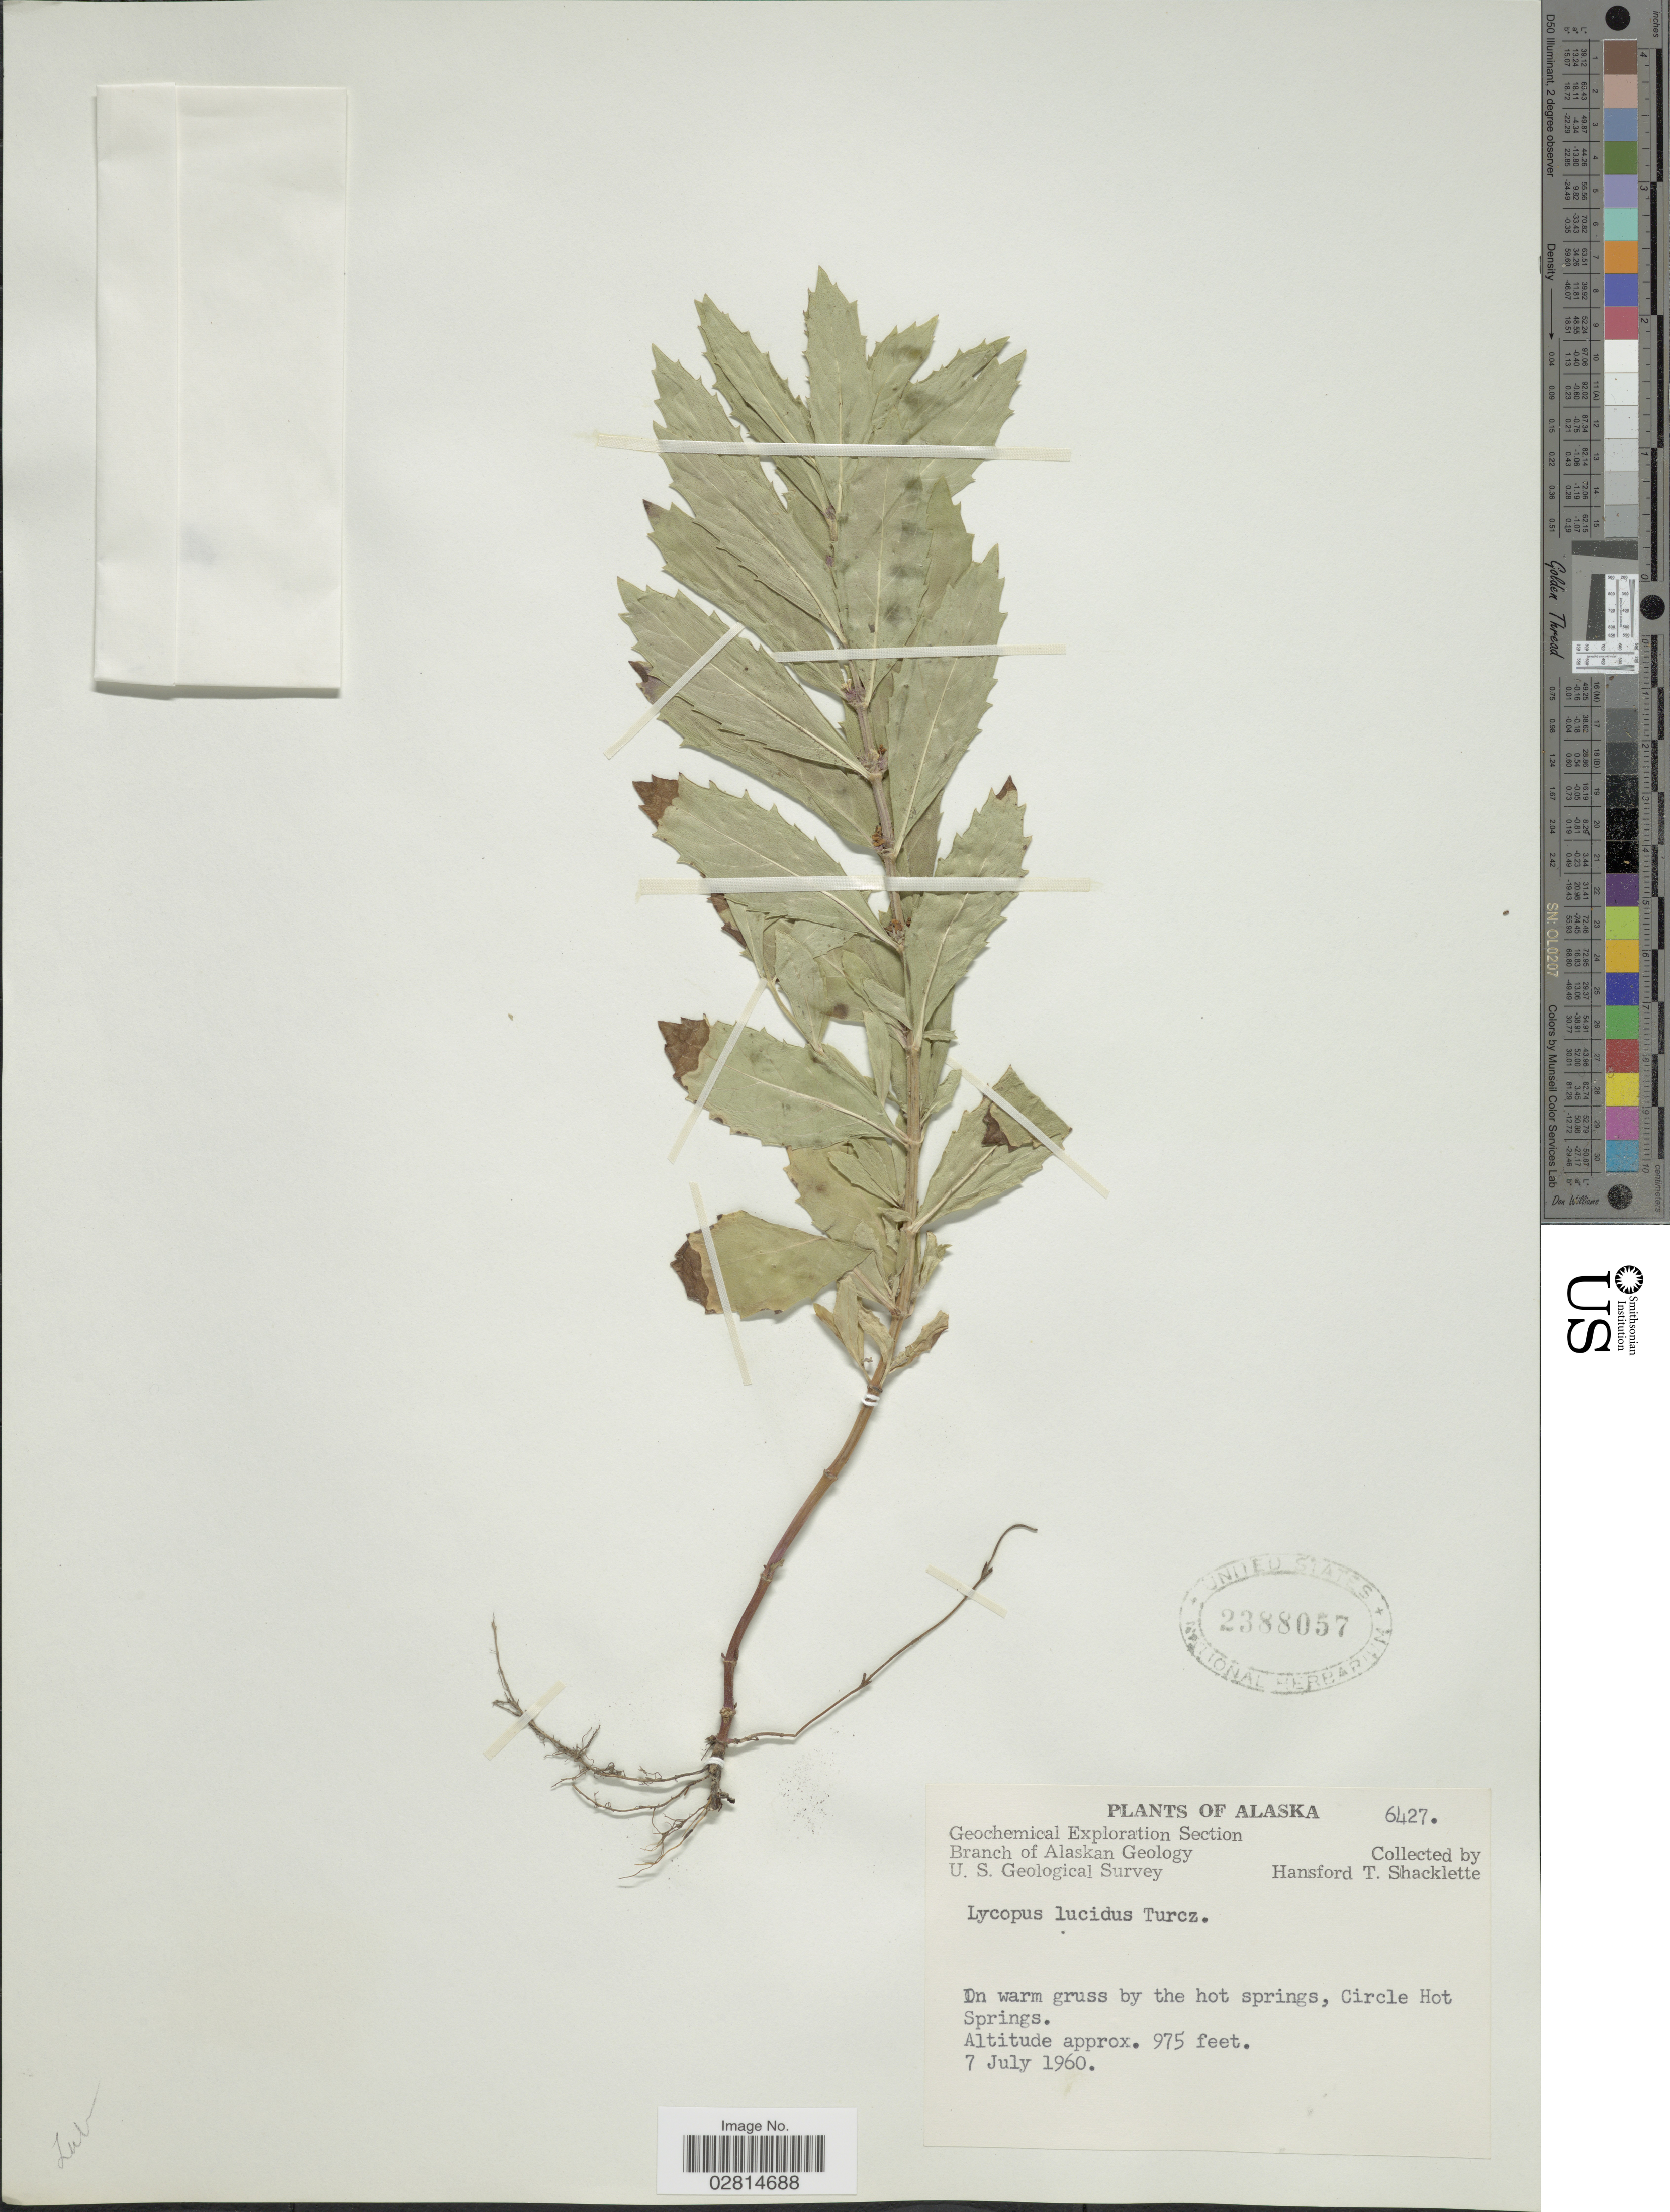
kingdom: Plantae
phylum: Tracheophyta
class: Magnoliopsida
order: Lamiales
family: Lamiaceae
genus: Lycopus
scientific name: Lycopus lucidus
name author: Turcz. ex Benth.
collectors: H. Shacklette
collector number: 6427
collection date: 1960-07-07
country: United States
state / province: Alaska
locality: In warm gruss by the hot springs, Circle Hot Springs.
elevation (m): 297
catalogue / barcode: US 2388057